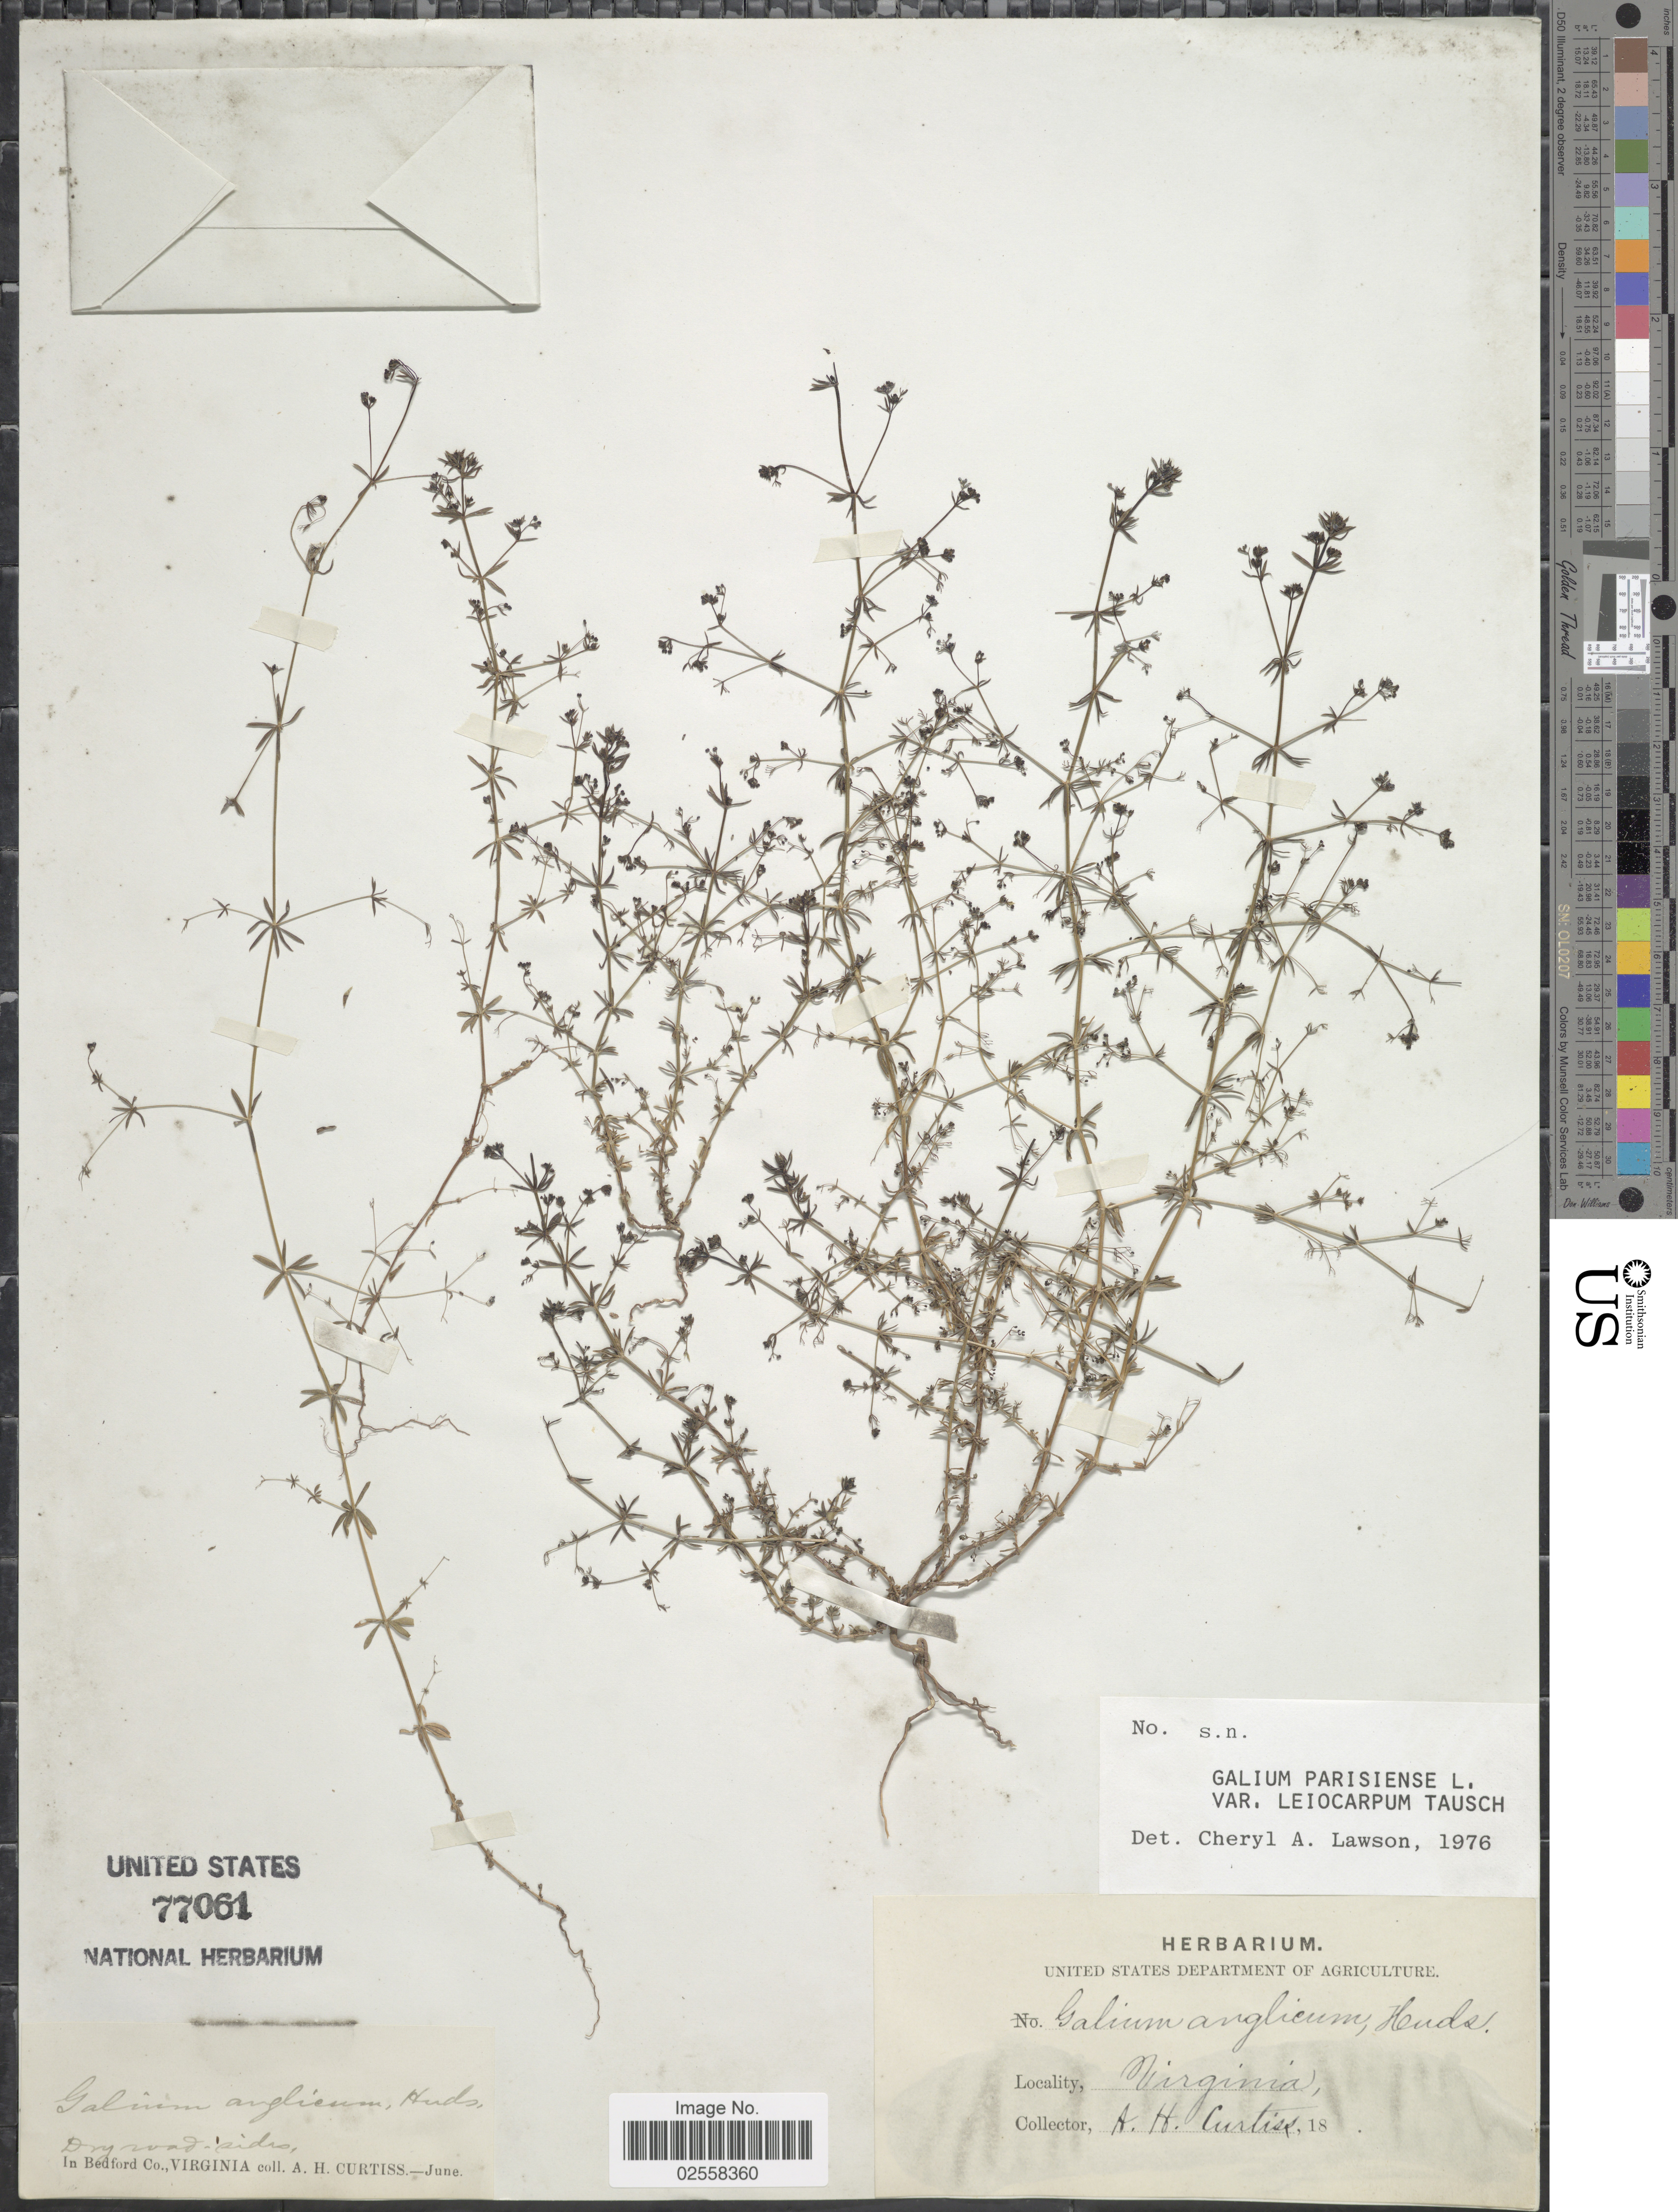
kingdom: Plantae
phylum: Tracheophyta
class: Magnoliopsida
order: Gentianales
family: Rubiaceae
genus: Galium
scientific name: Galium parisiense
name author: L.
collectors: A. H. Curtiss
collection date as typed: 18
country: United States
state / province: Virginia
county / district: Bedford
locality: Bedford Co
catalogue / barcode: US 77061